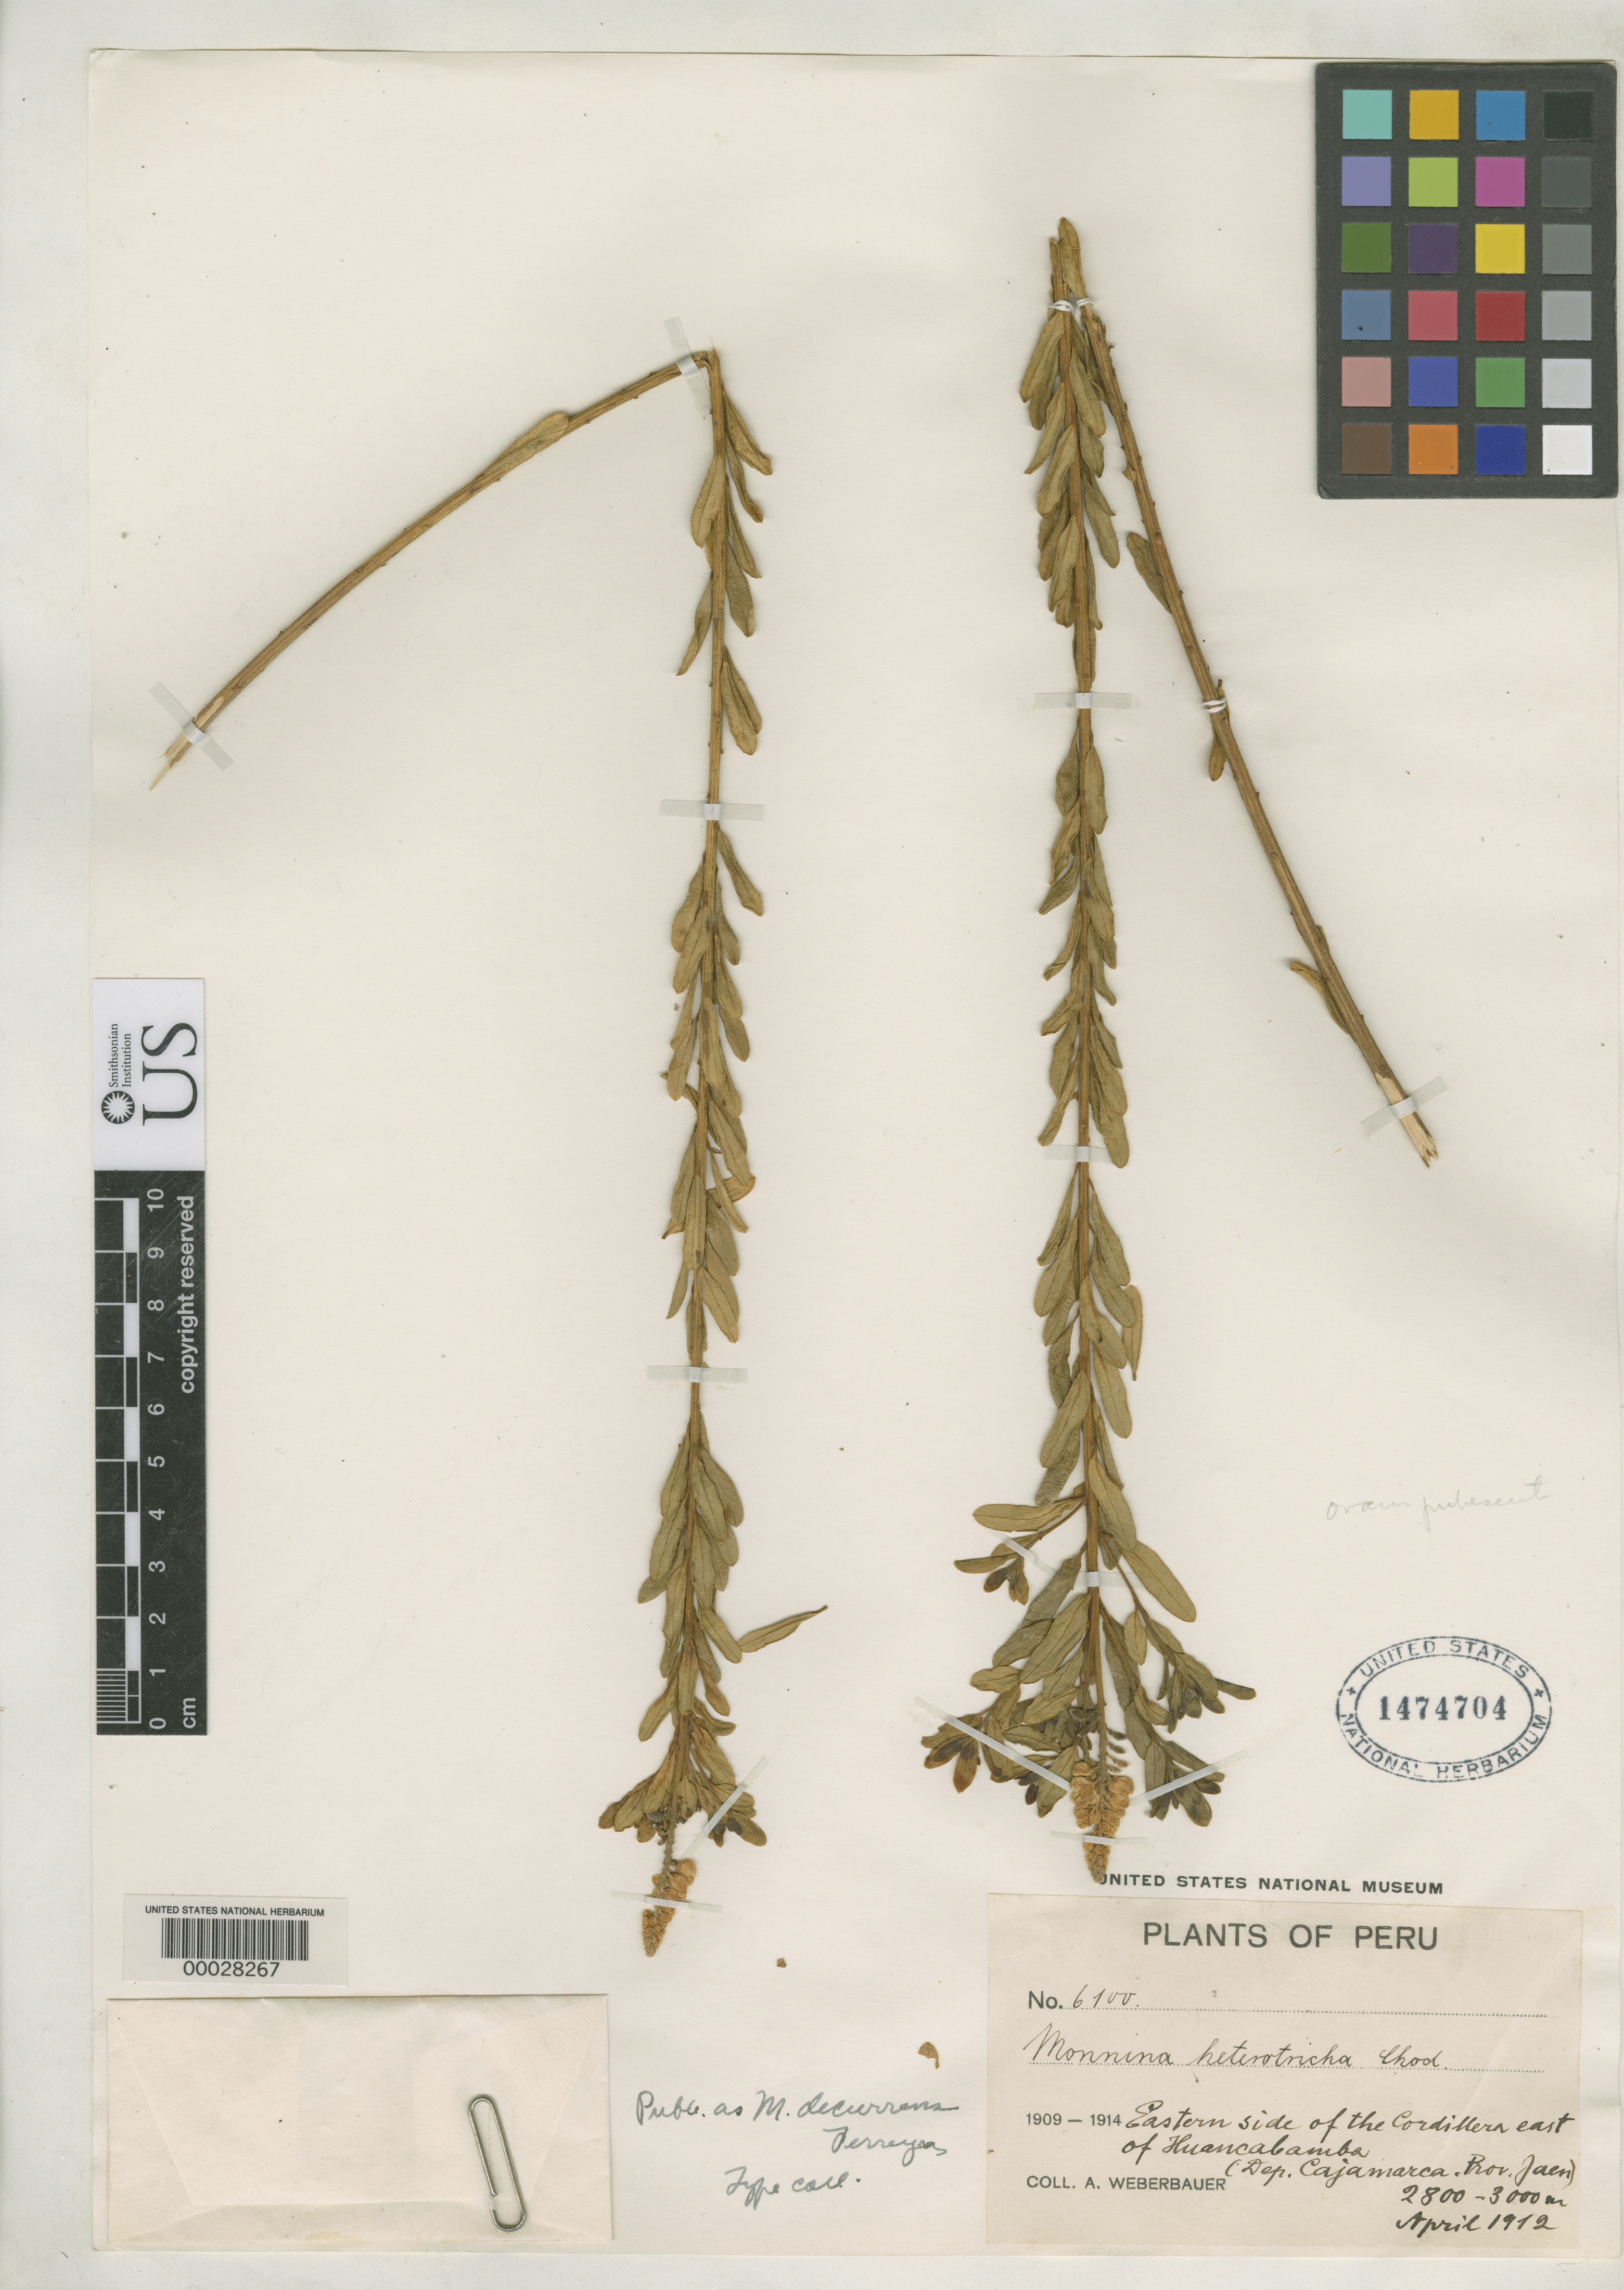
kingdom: Plantae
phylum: Tracheophyta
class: Magnoliopsida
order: Fabales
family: Polygalaceae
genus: Monnina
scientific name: Monnina decurrens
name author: Ferreyra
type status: Isotype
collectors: A. Weberbauer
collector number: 6100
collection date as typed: Apr 1912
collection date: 1912-04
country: Peru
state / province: Cajamarca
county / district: Jaén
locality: cordillera E of Huancabamba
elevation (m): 2800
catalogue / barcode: US 1474704